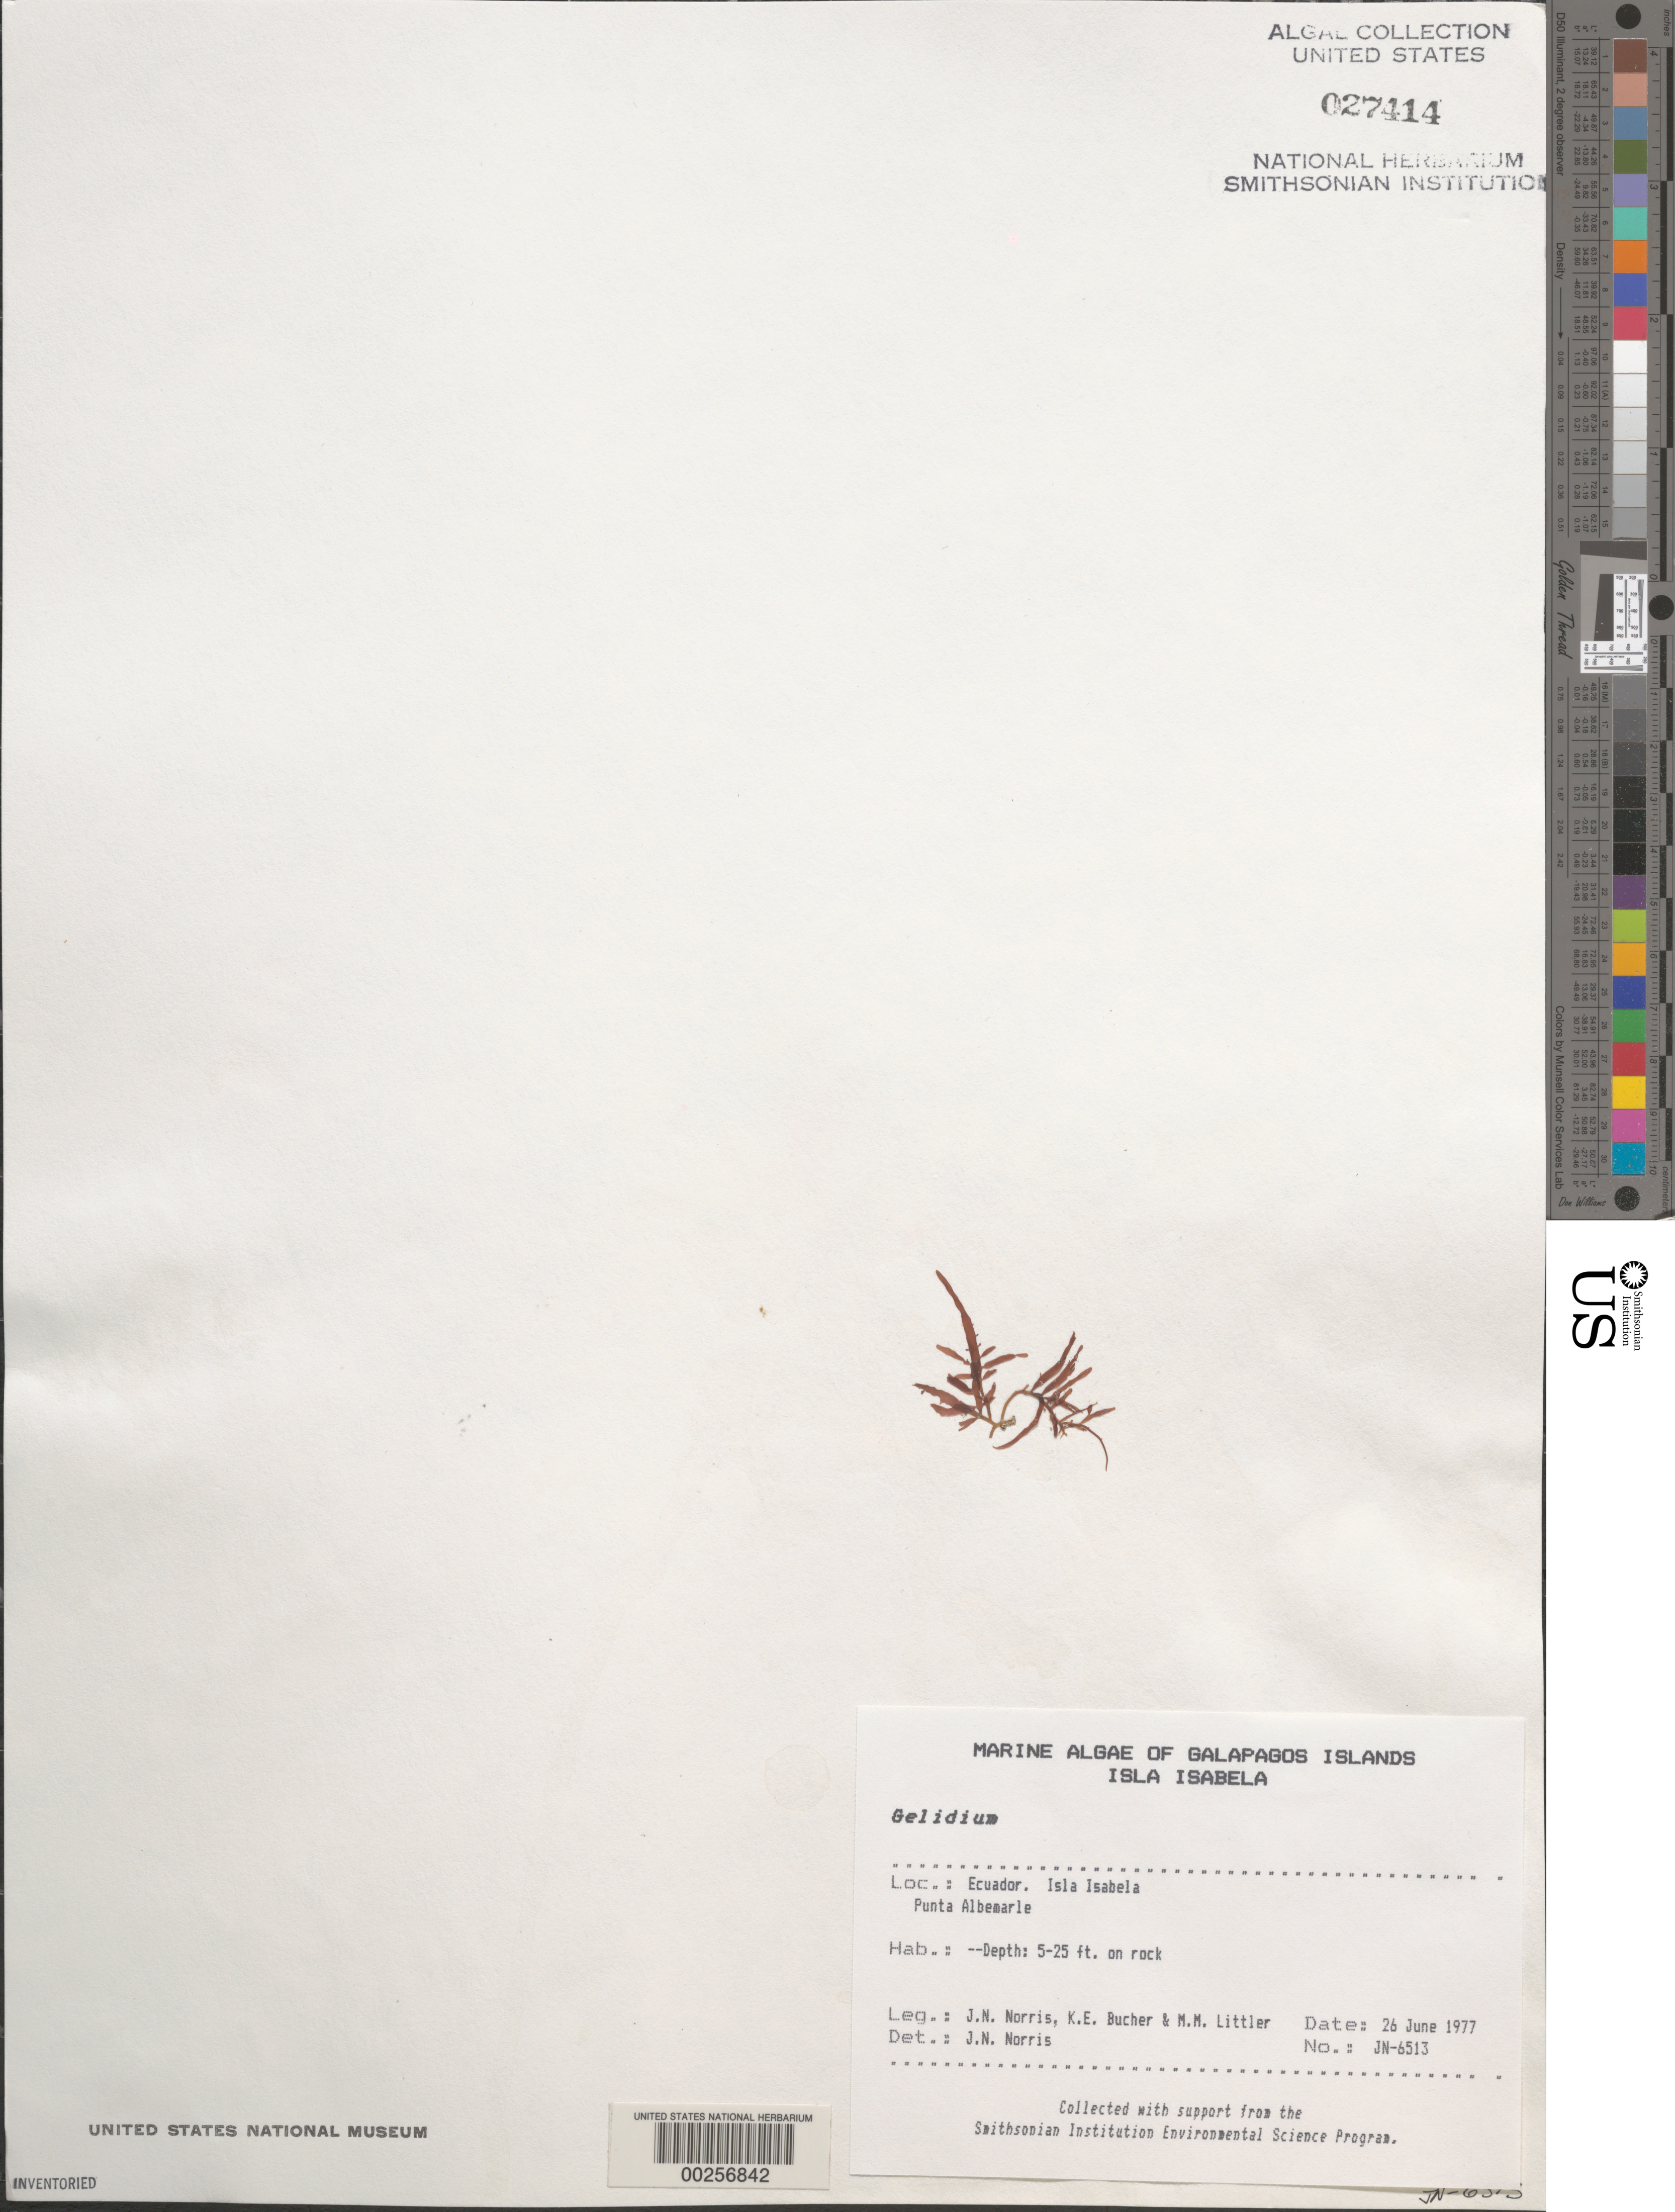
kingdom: Plantae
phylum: Rhodophyta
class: Florideophyceae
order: Gelidiales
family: Gelidiaceae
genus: Gelidium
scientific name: Gelidium sp.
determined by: Norris, James N.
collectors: J. N. Norris, K. E. Bucher & M. M. Littler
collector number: JN-6513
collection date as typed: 26 Jun 1977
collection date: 1977-06-26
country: Ecuador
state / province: Colón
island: Isabela [Albemarle]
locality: Punta Albemarle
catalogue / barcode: US 27414